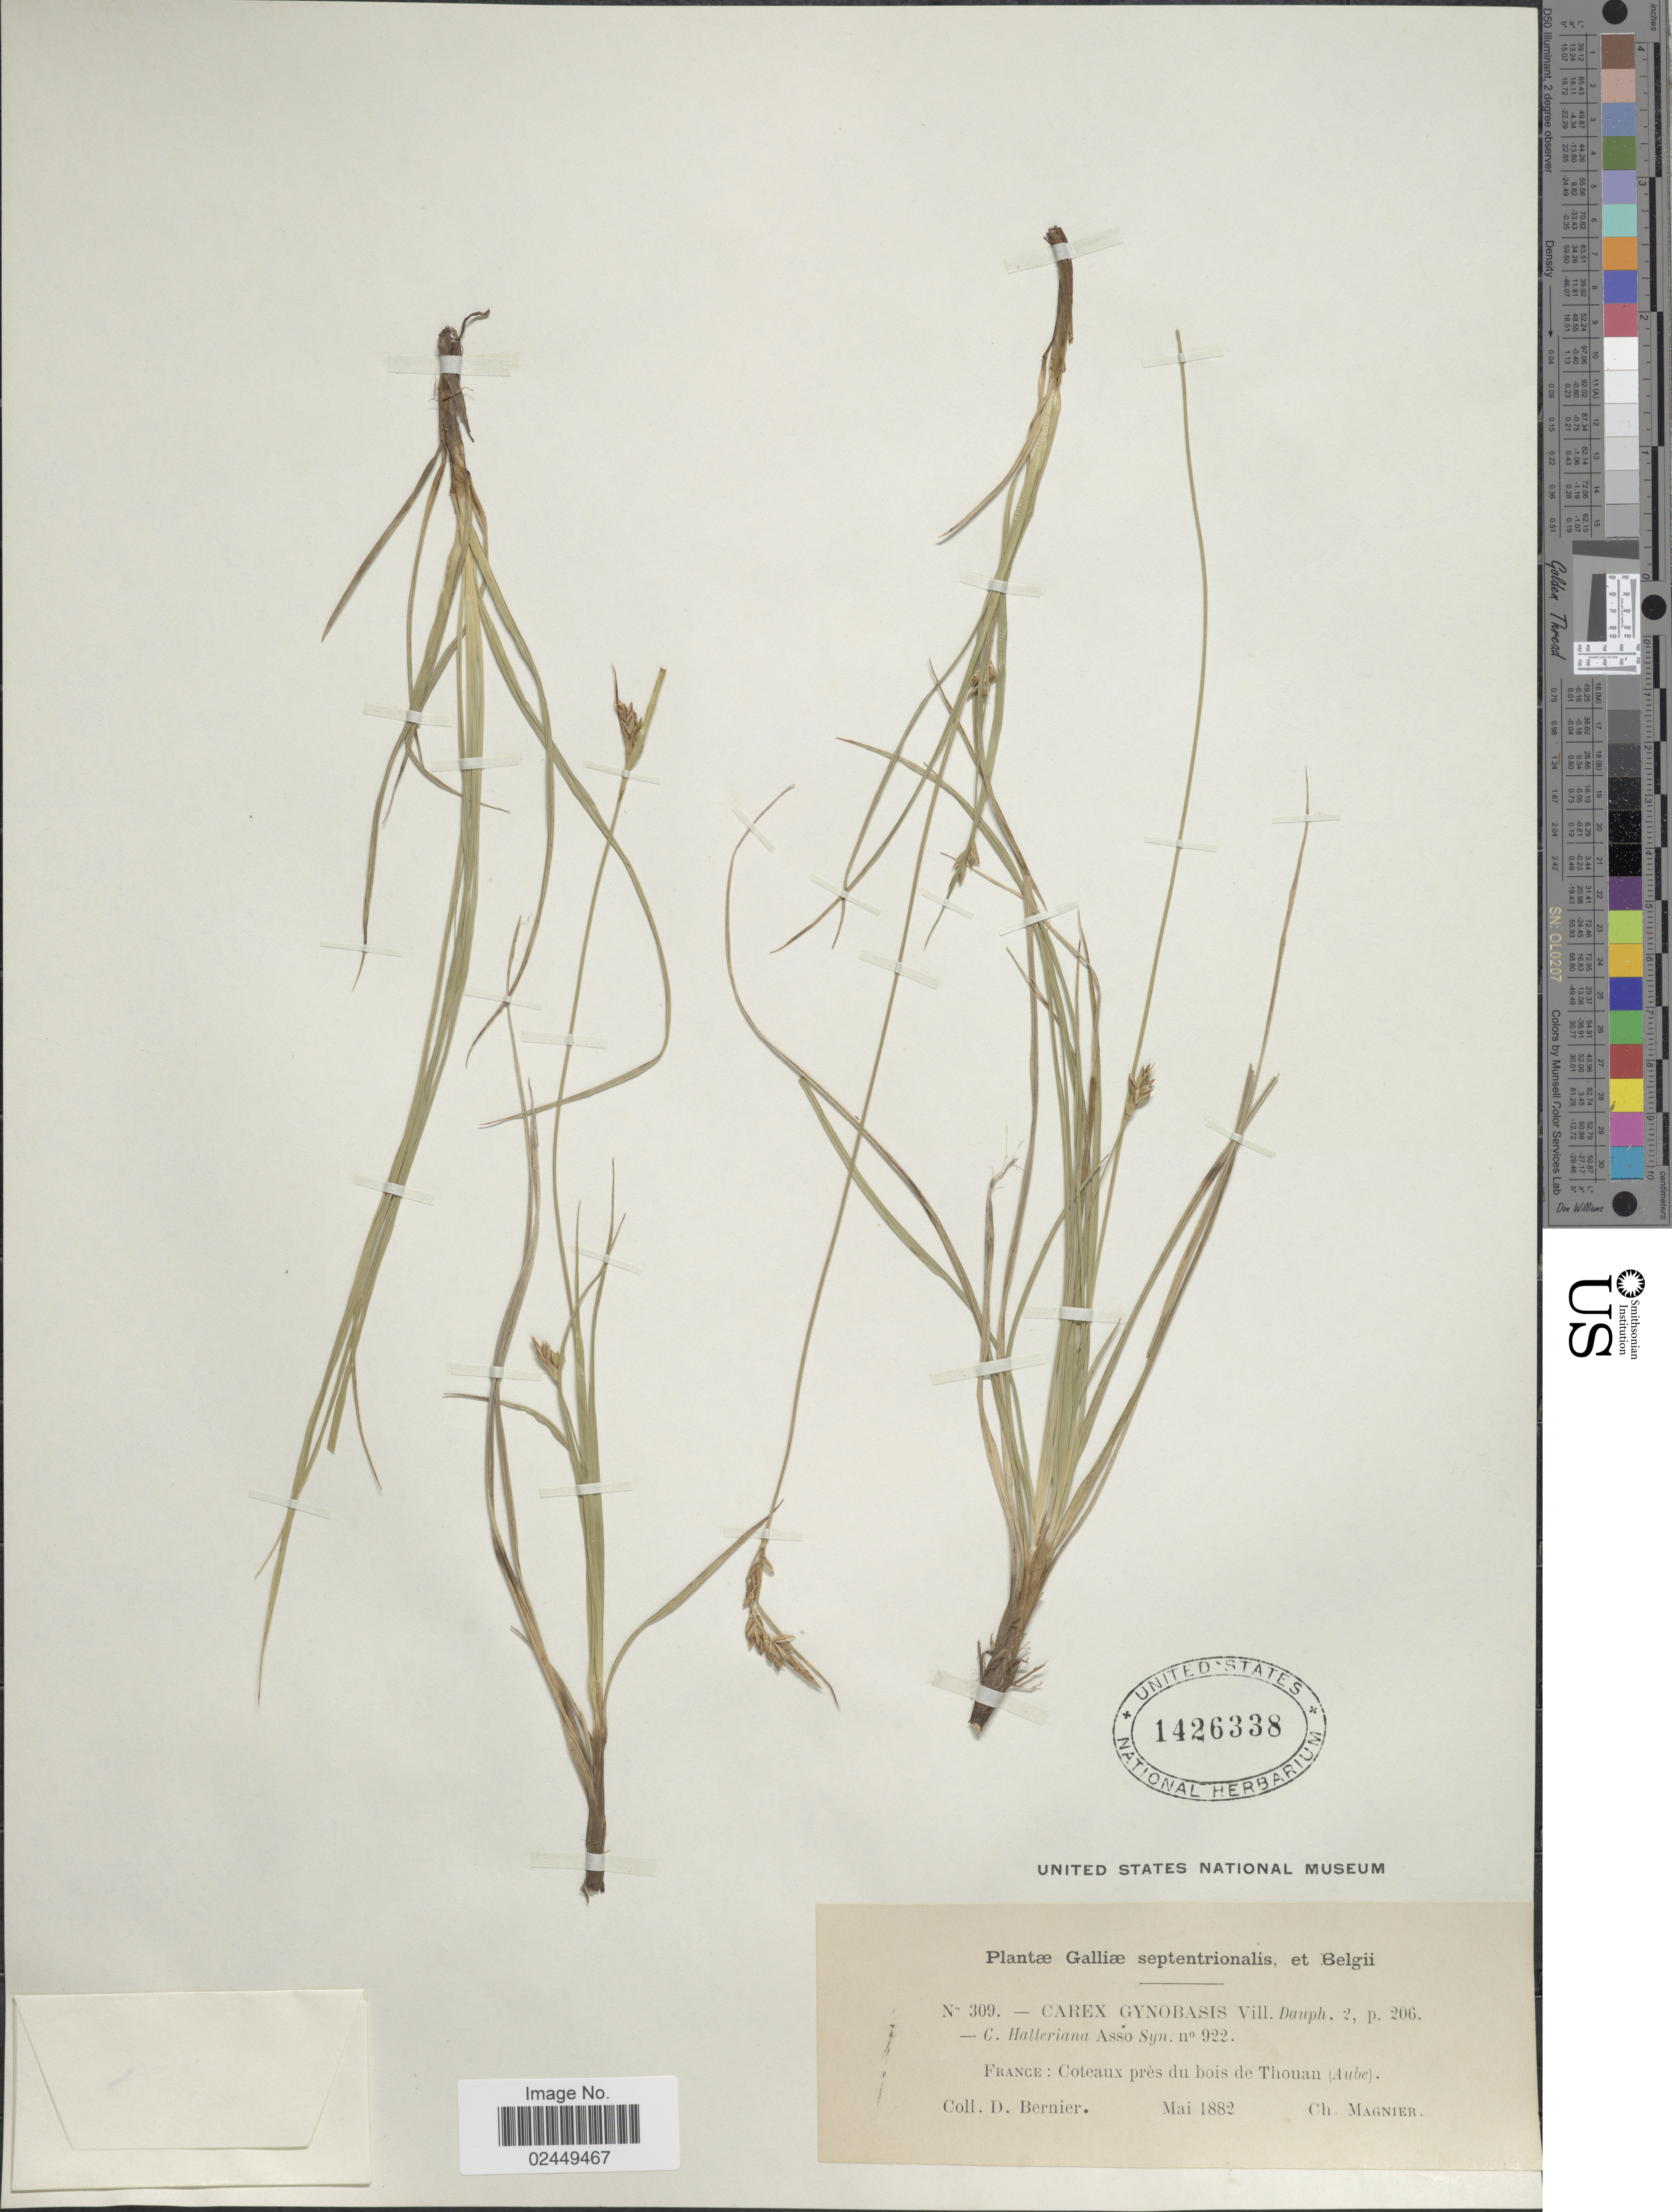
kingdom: Plantae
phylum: Tracheophyta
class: Liliopsida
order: Poales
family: Cyperaceae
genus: Carex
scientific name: Carex halleriana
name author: Asso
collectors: D. Bernier & C. Magnier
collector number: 309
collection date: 1882-05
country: France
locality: Galliae. France: Coteaux pres du bois de Thouan (Aube)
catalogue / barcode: US 1426338